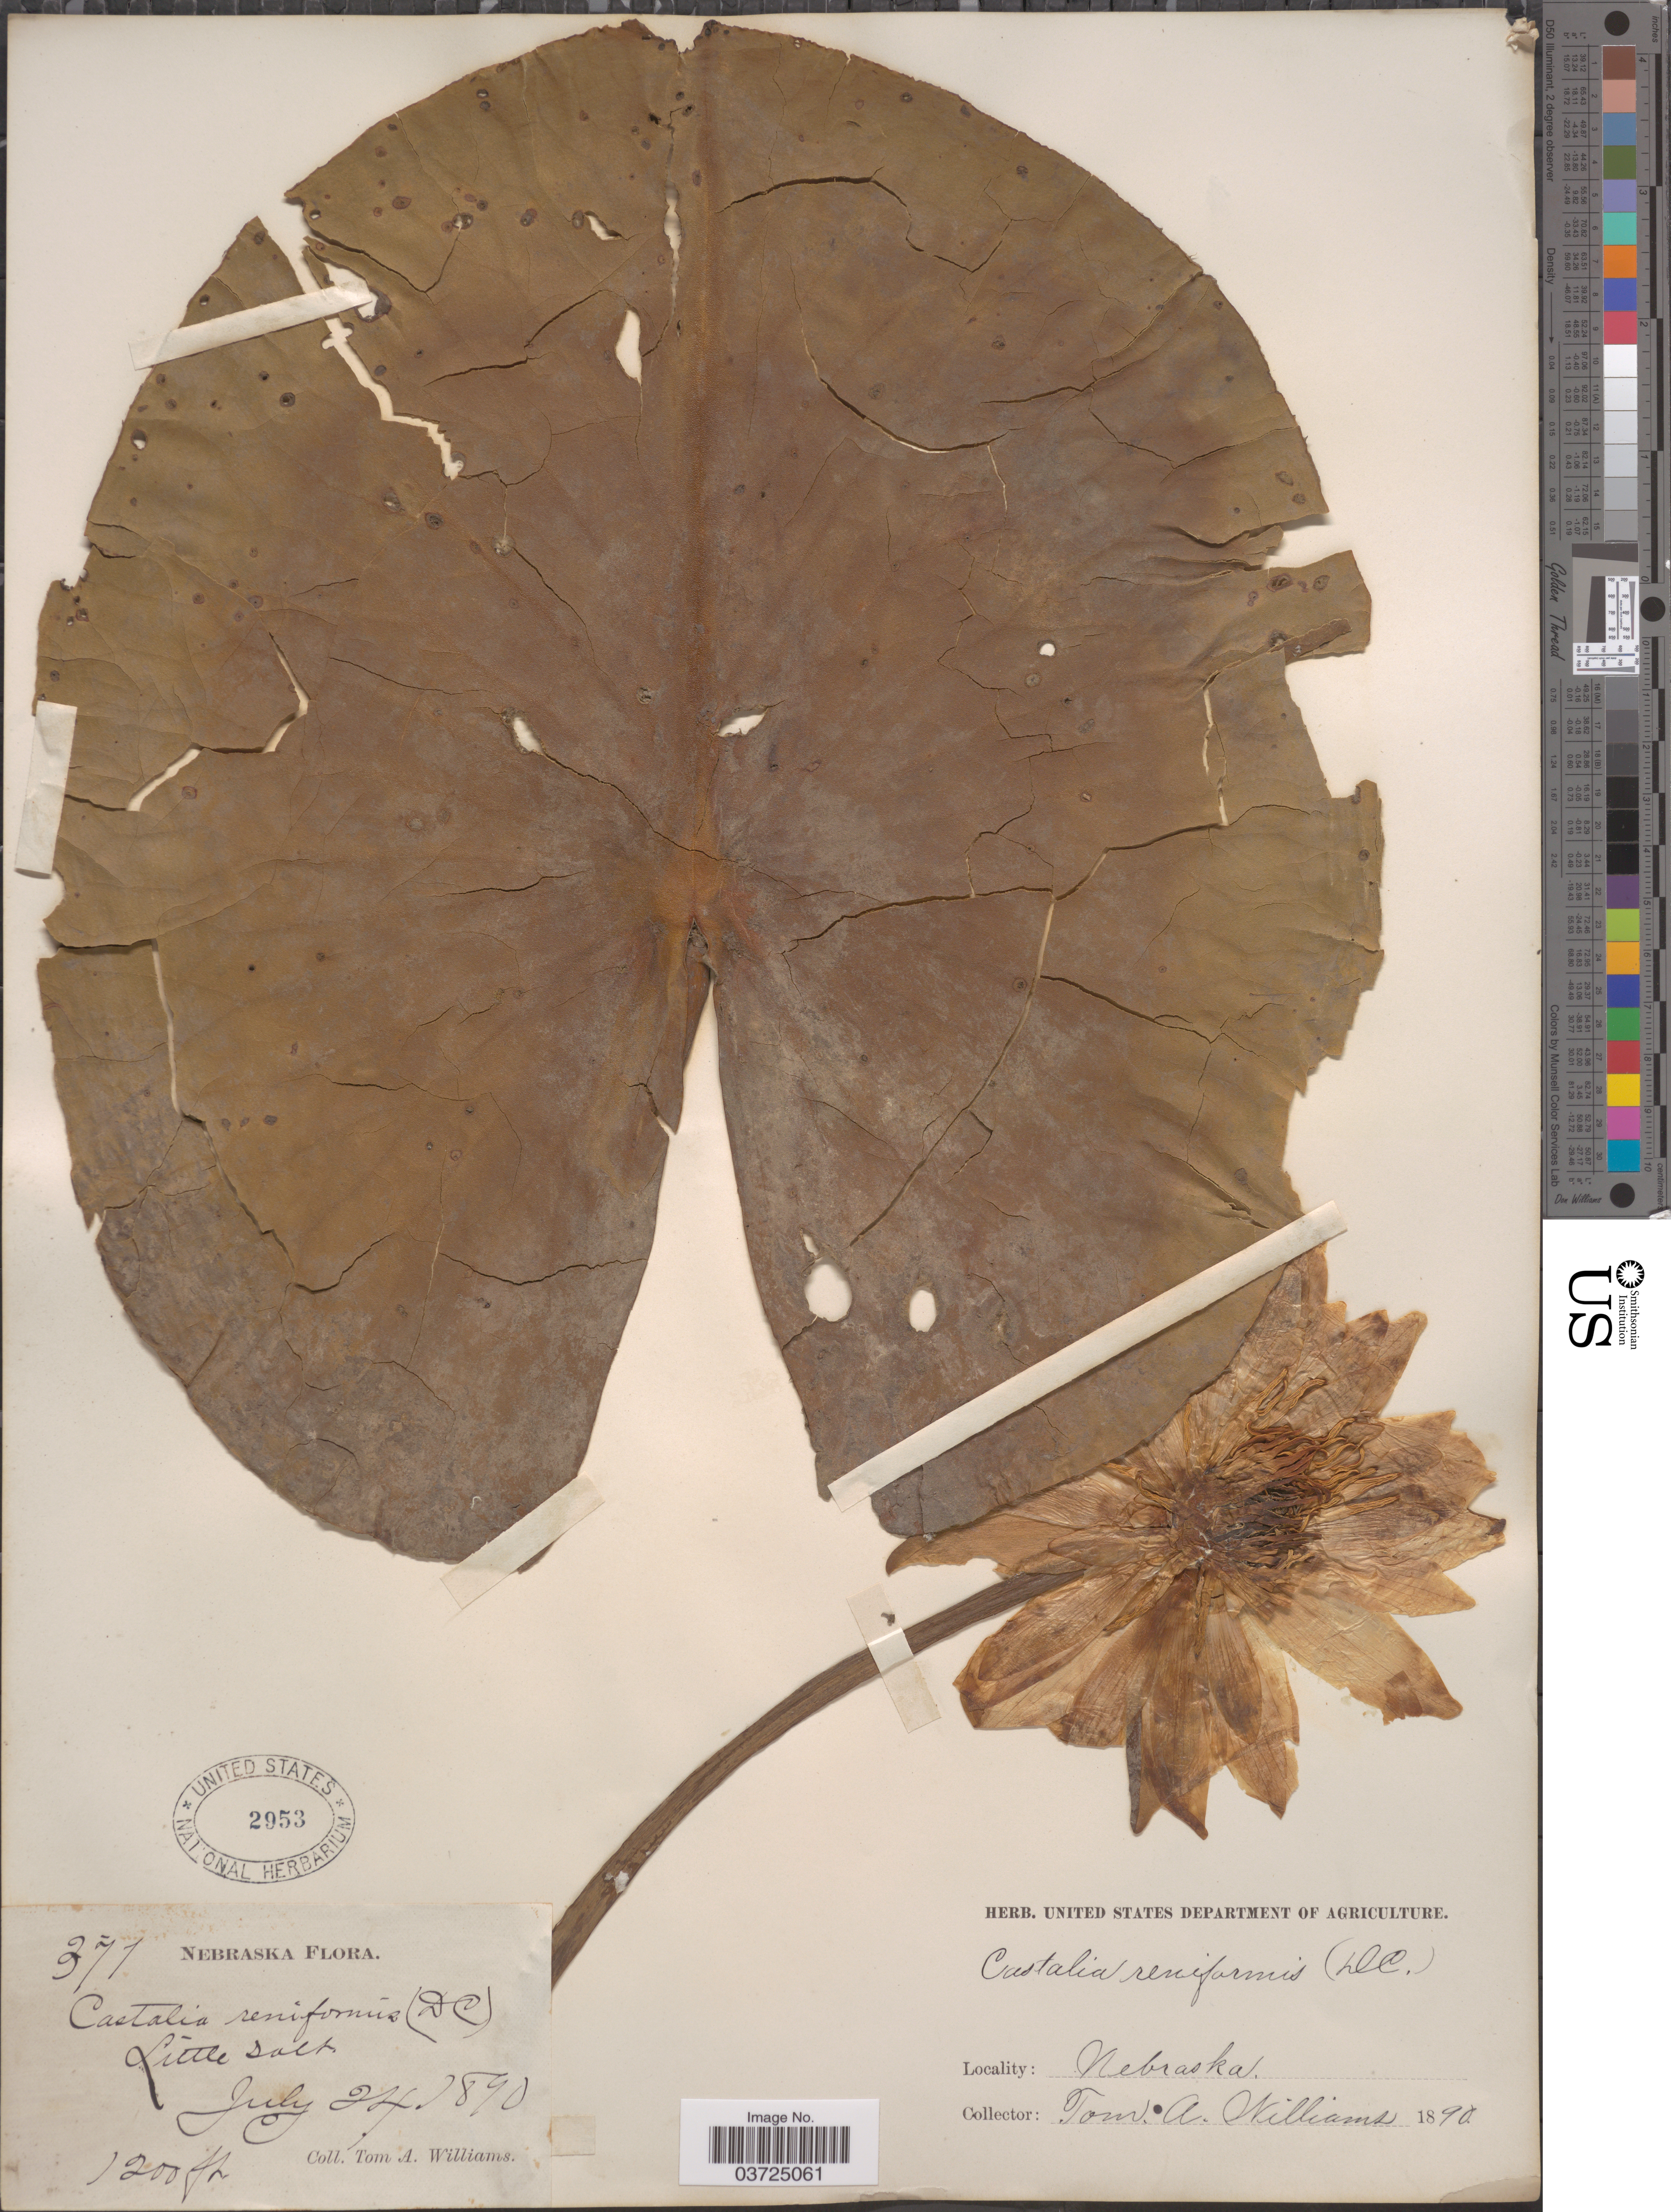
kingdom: Plantae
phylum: Tracheophyta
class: Magnoliopsida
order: Nymphaeales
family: Nymphaeaceae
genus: Nymphaea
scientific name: Nymphaea tuberosa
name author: Paine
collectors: T. Williams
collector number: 371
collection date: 1890-07-24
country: United States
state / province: Nebraska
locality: Little Salt.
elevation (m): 366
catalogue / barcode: US 2953